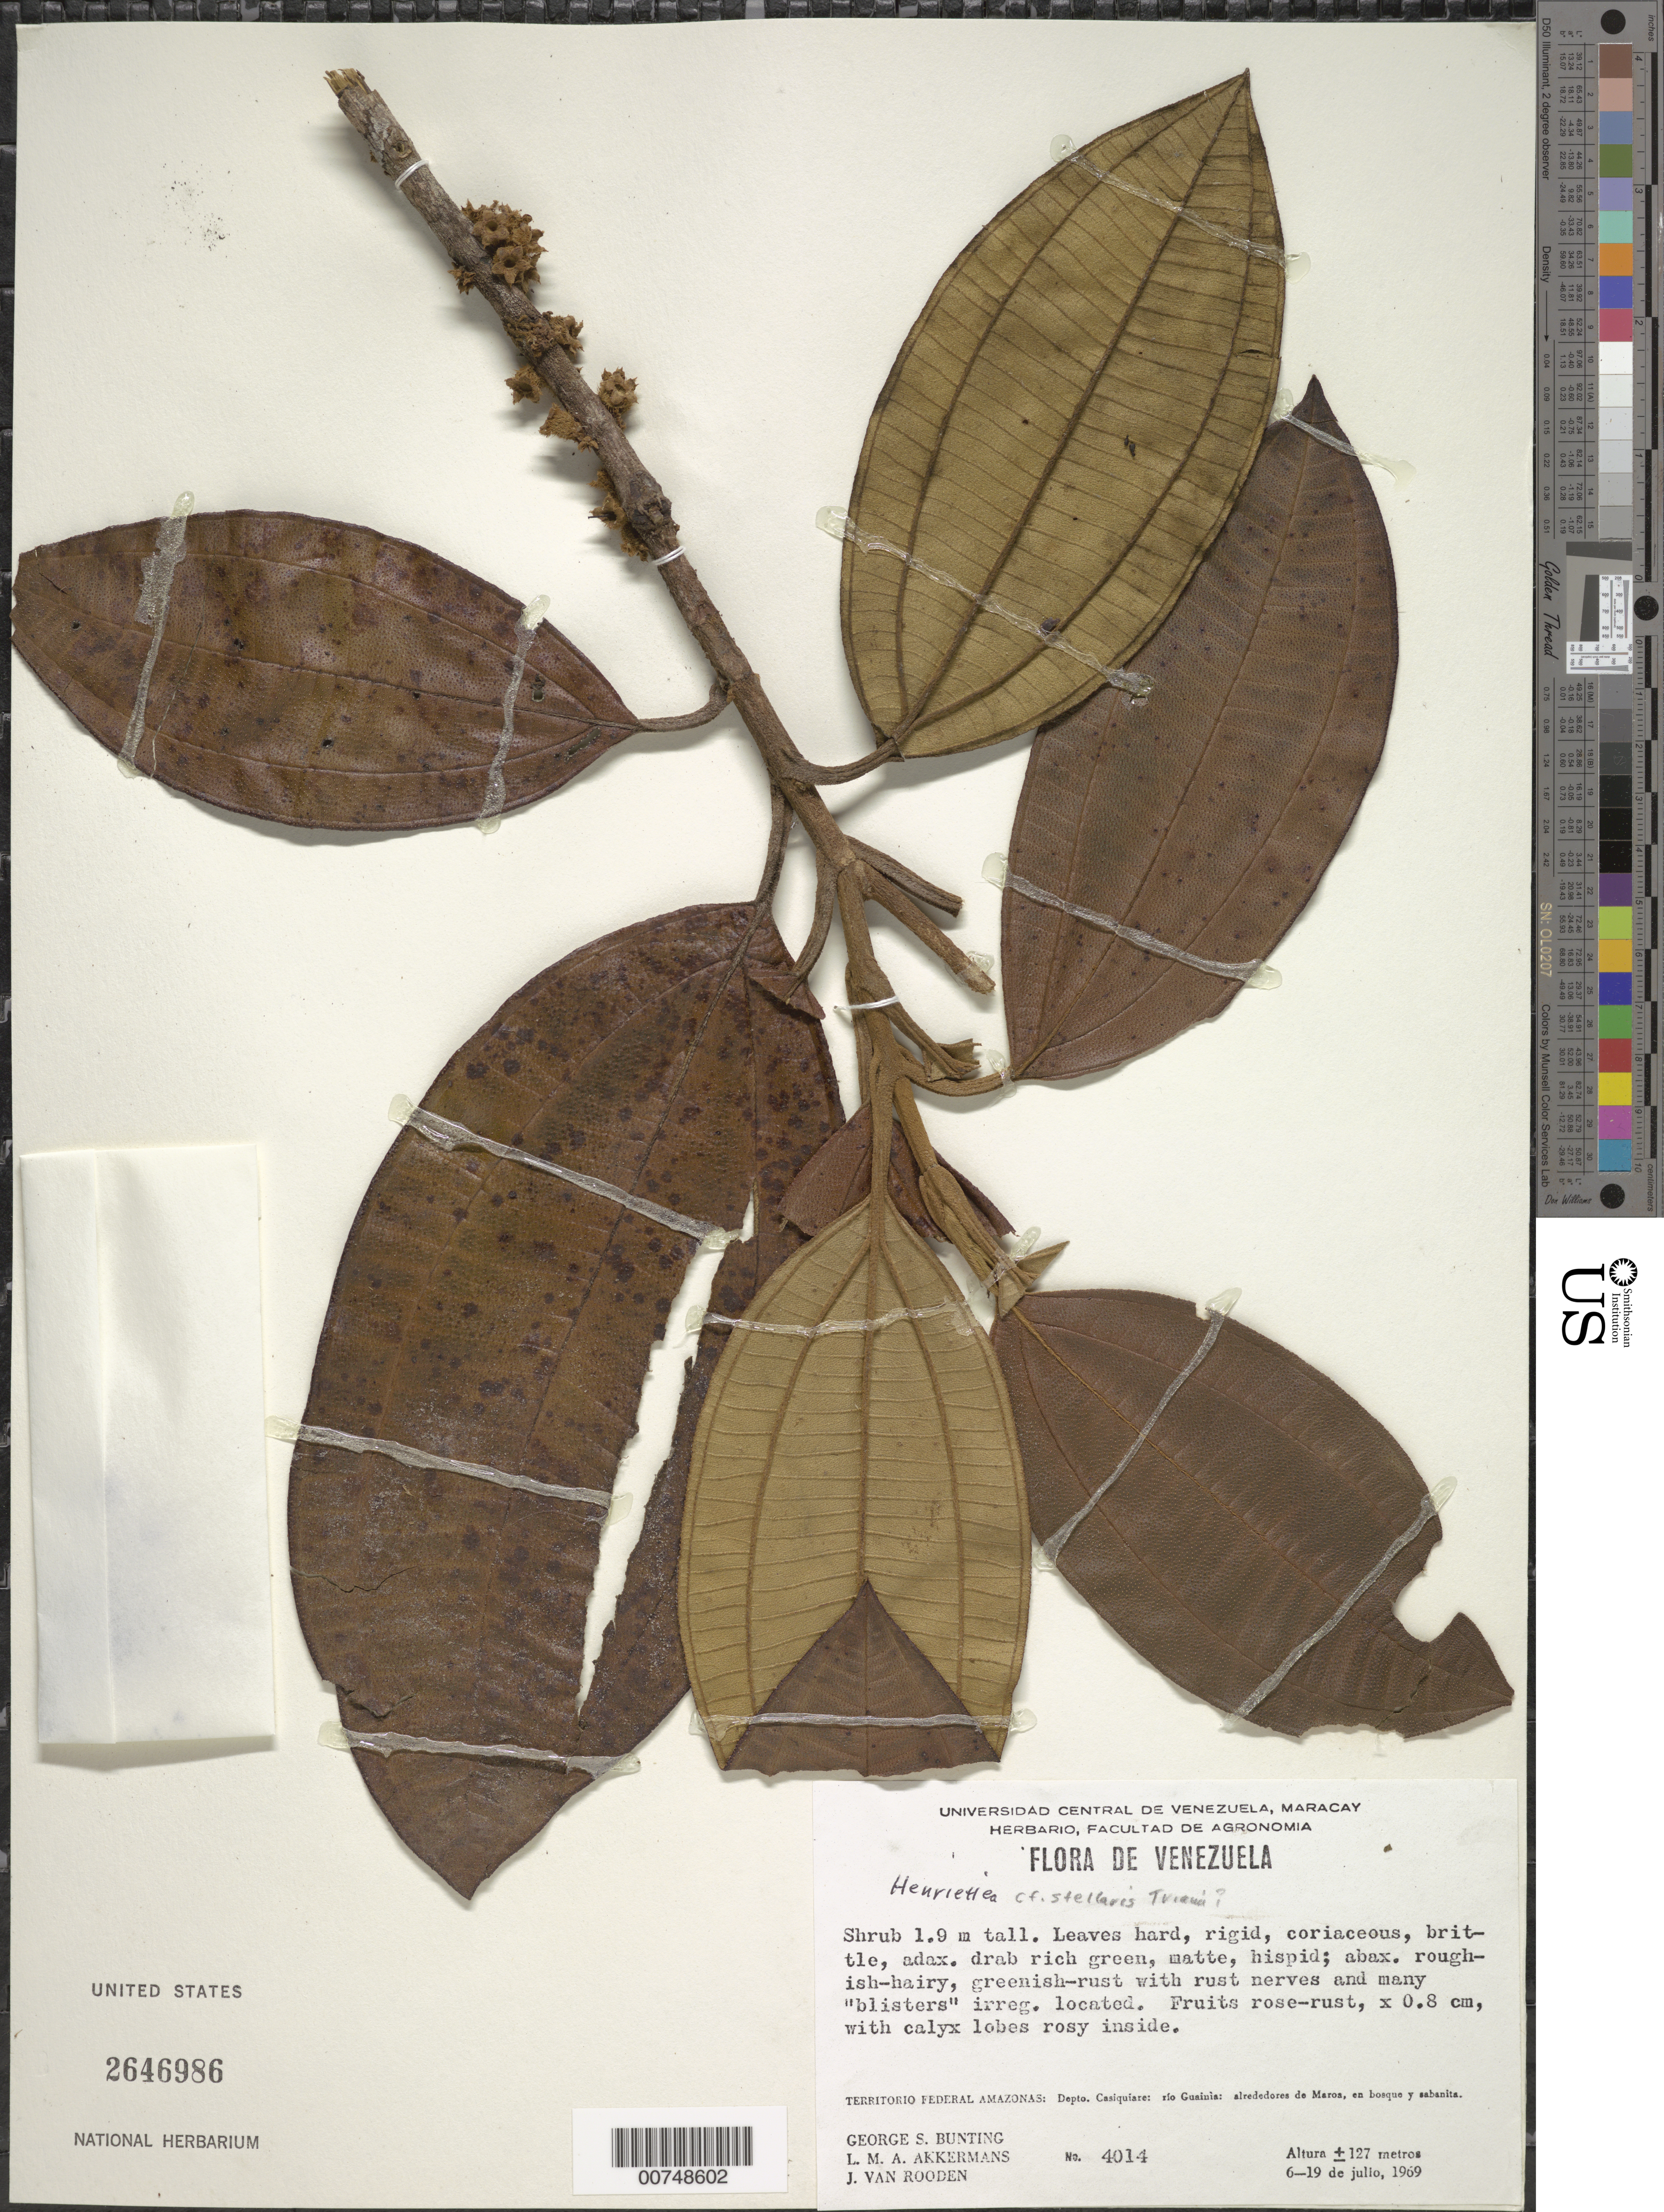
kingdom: Plantae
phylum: Tracheophyta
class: Magnoliopsida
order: Myrtales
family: Melastomataceae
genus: Henriettea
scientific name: Henriettea stellaris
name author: O. Berg ex Triana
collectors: G. S. Bunting, L. M. Akkermans & J. Van Rooden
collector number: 4014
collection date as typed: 6-Jul-69 to 19-Jul-69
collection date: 1969-07-06/1969-07-19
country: Venezuela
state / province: Amazonas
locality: Río Guainia, alrededores de Maroa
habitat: Bosque y sabanita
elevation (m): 127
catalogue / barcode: US 2646986